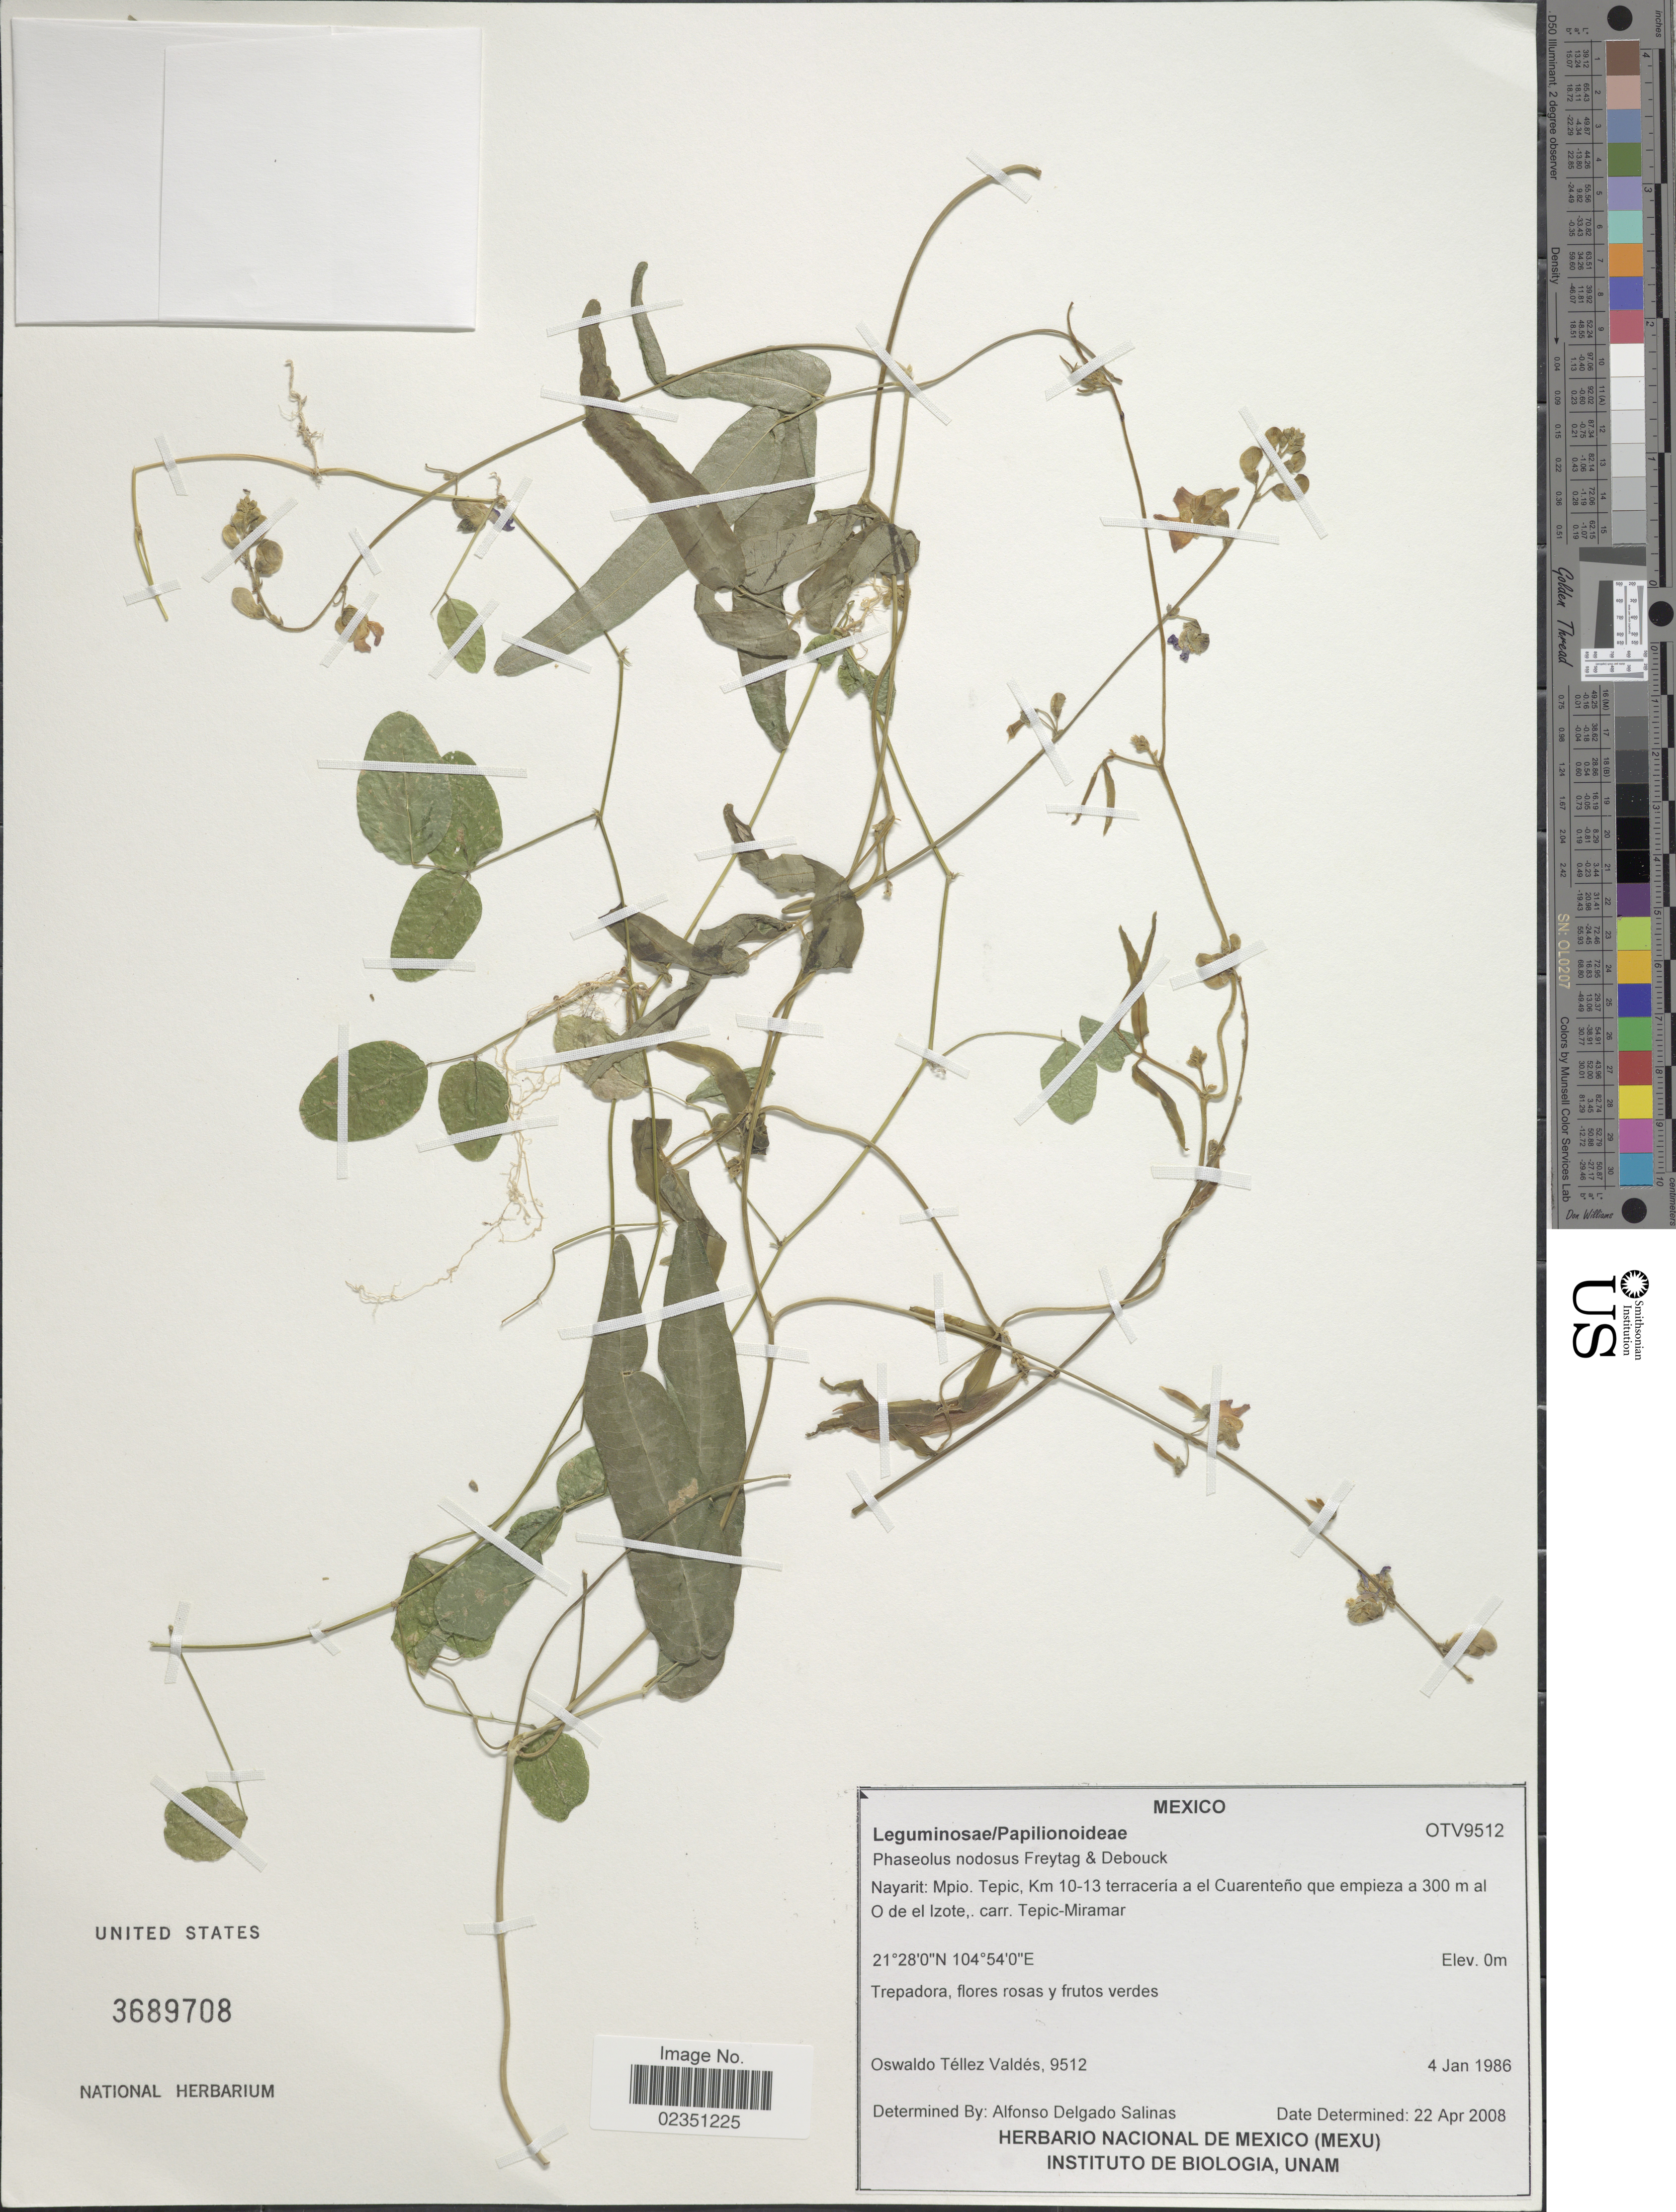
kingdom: Plantae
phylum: Tracheophyta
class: Magnoliopsida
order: Fabales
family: Fabaceae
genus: Phaseolus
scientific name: Phaseolus nodosus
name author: Freytag & Debouck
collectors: O. Téllez V.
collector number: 9512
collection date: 1986-01-04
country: Mexico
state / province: Nayarit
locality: Mpio. Tepic, Km 10-13 terraceria a el Cuarenteno que empieza a 300 m al O de el Izote, carr. Tepic- Miramar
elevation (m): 0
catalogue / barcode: US 3689708